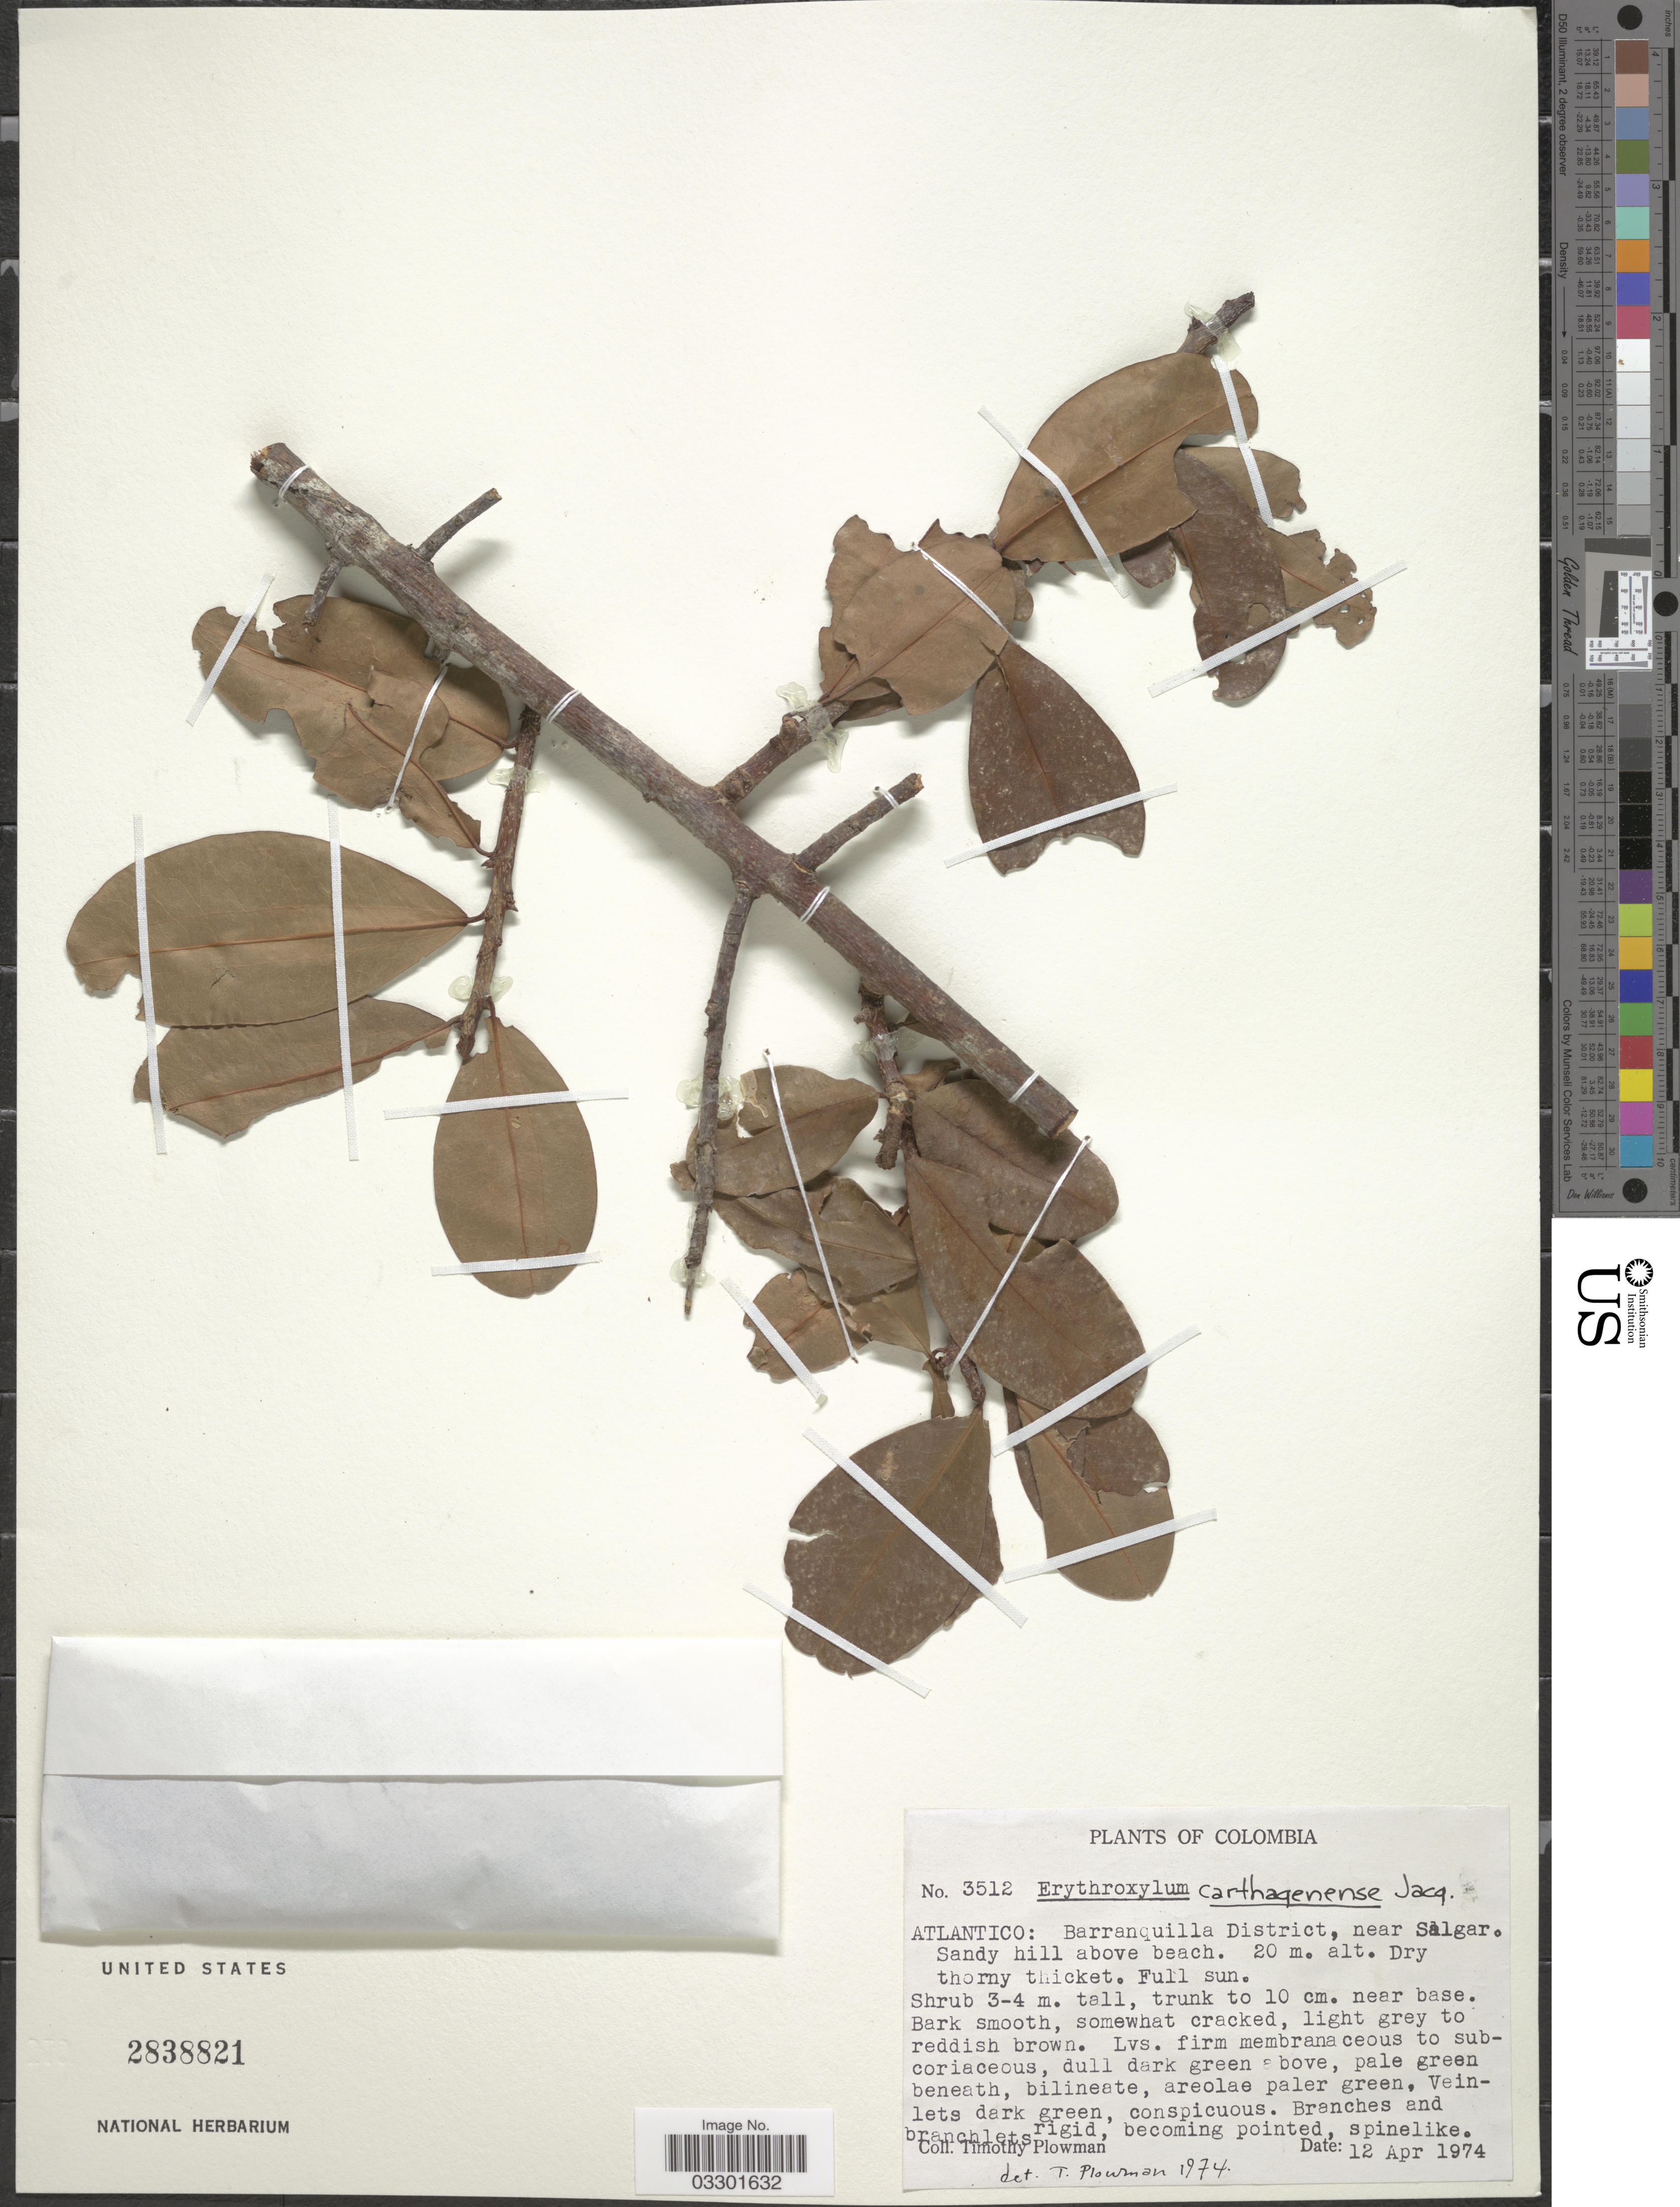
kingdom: Plantae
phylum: Tracheophyta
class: Magnoliopsida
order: Malpighiales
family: Erythroxylaceae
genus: Erythroxylum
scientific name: Erythroxylum carthagenense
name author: Jacq.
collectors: T. Plowman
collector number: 3512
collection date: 1974-04-12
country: Colombia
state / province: Atlántico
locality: Barranquilla District, near Salgar. Sandy hill above beach.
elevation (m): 20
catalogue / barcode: US 2838821